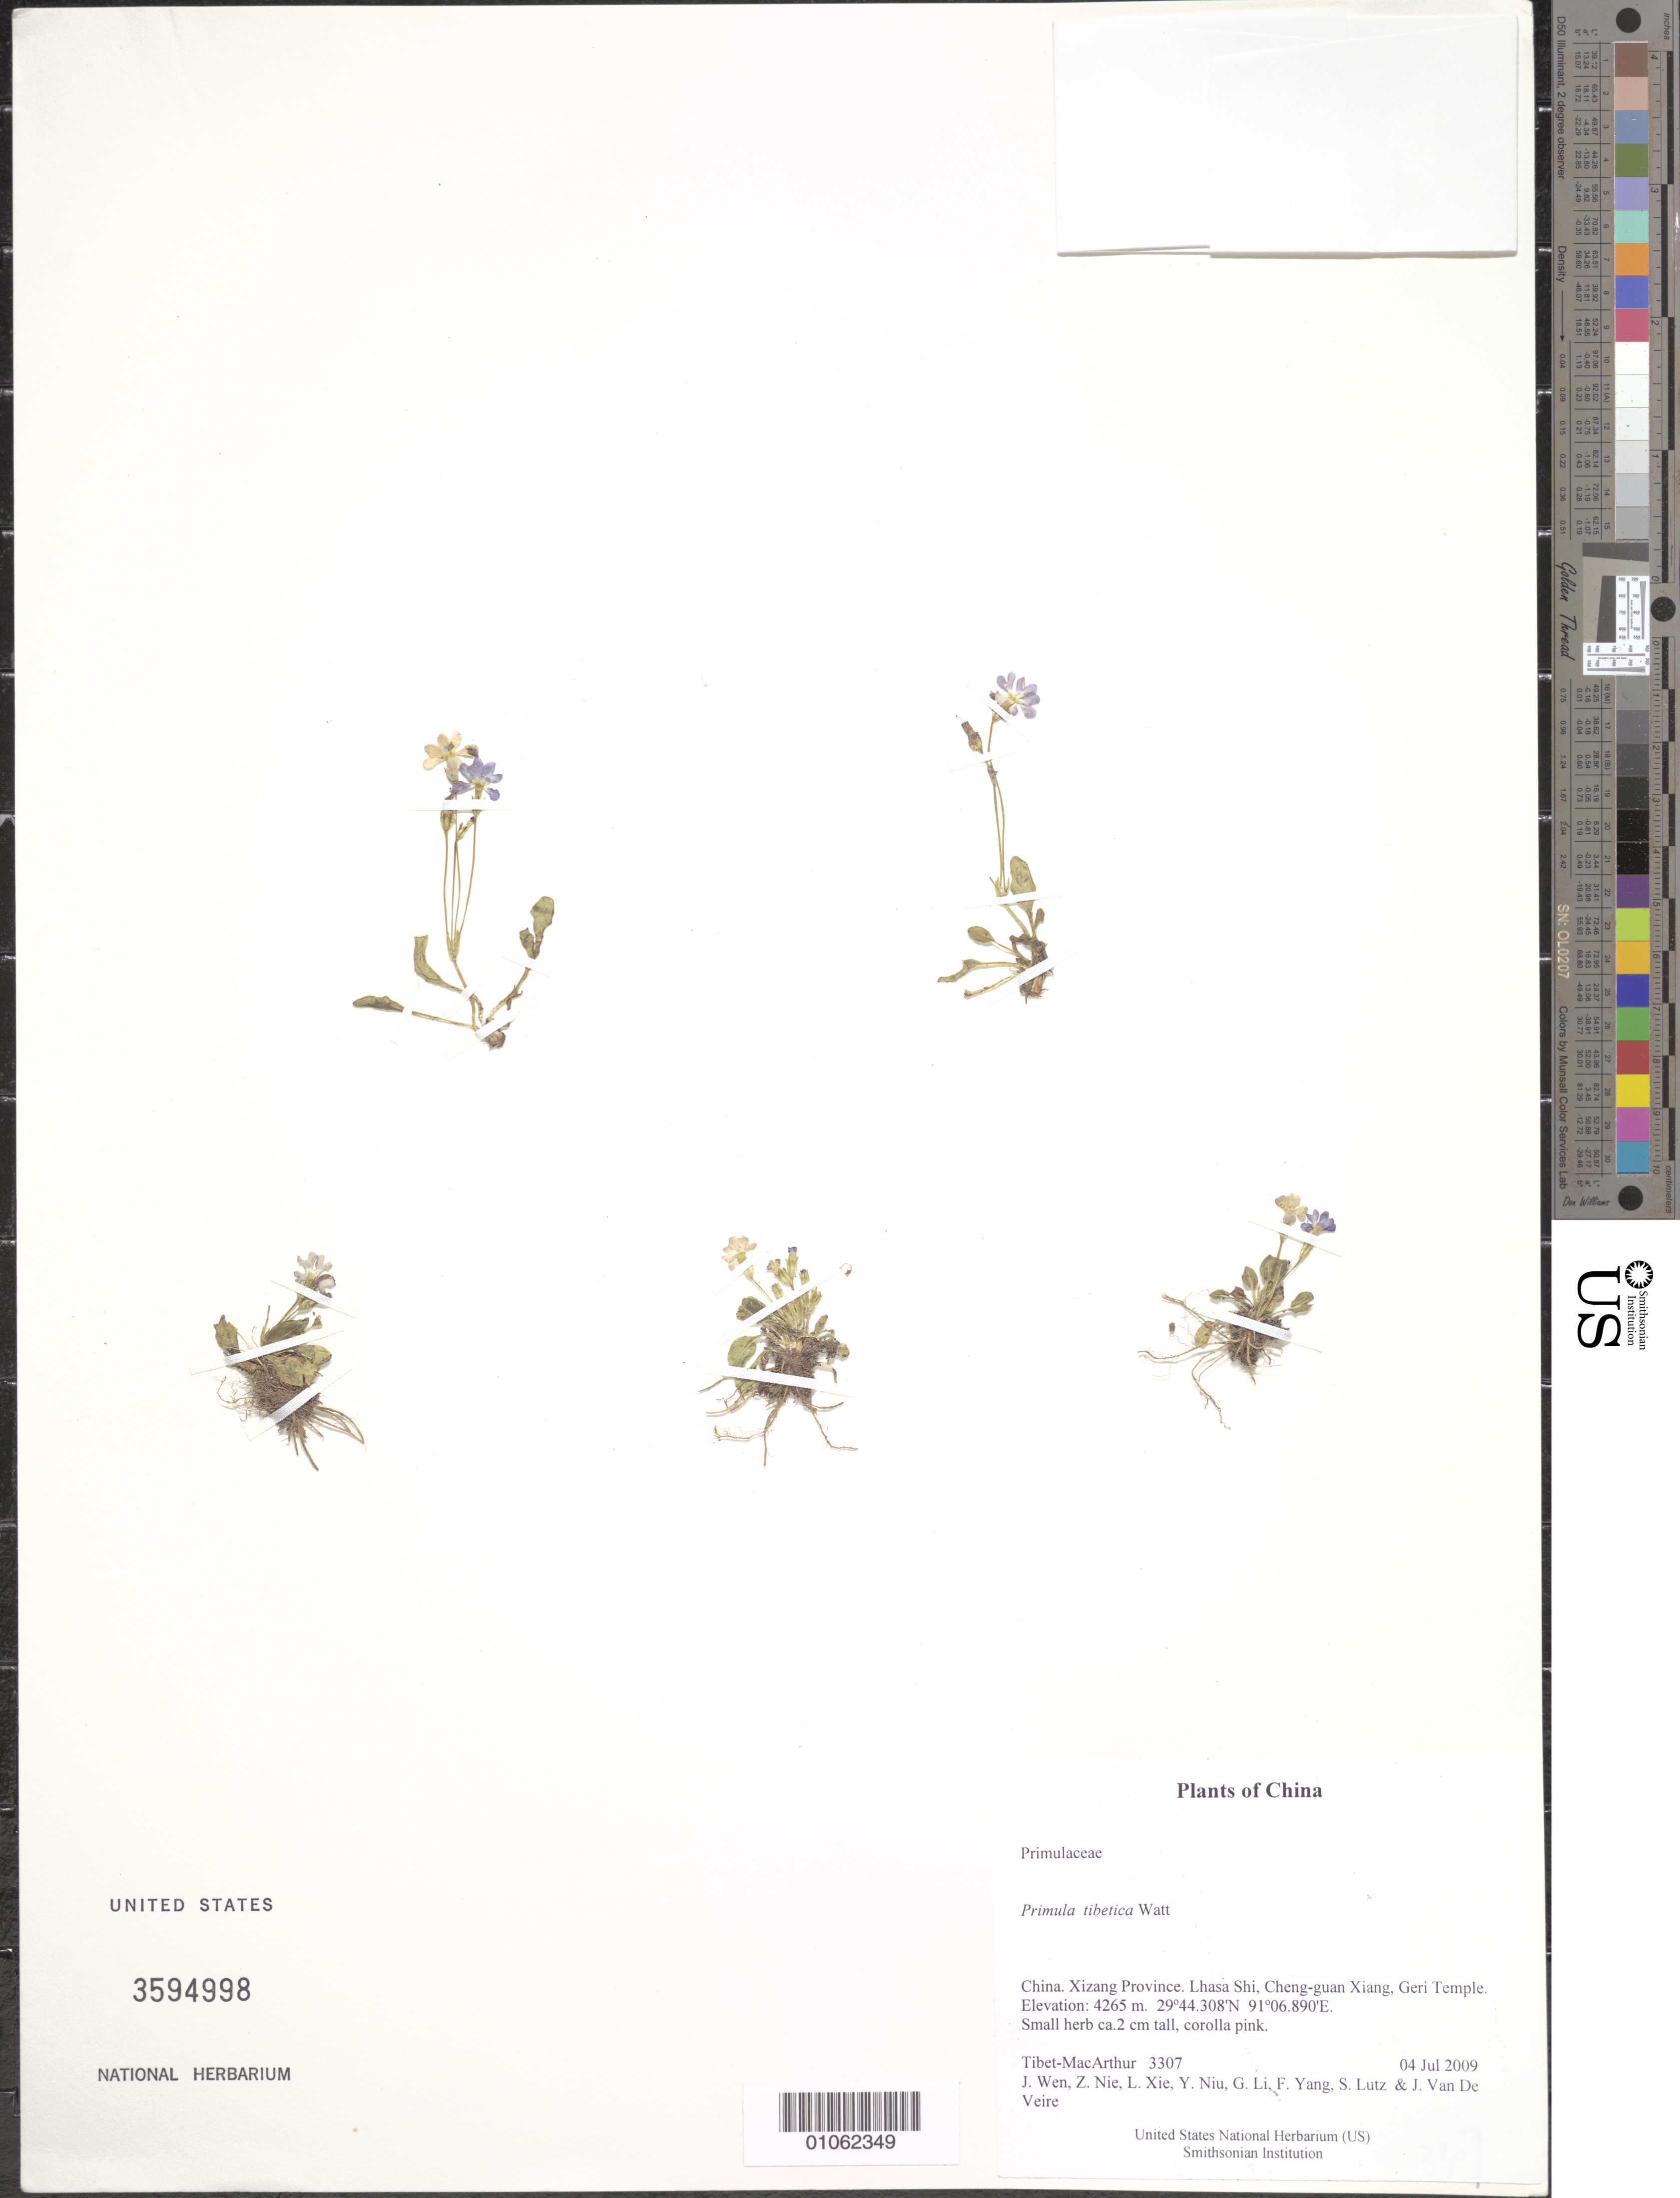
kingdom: Plantae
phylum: Tracheophyta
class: Magnoliopsida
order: Ericales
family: Primulaceae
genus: Primula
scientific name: Primula tibetica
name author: Watt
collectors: Tibet-MacArthur, J. Wen, Z. Nie, L. Xie, Y. Niu, G. Li, F. Yang, S. Lutz & J. Van De Veire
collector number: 3307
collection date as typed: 04 Jul 2009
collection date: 2009-07-04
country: China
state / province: Xizang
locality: Lhasa Shi, Cheng-guan Xiang, Geri Temple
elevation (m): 4265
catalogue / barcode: US 3594998